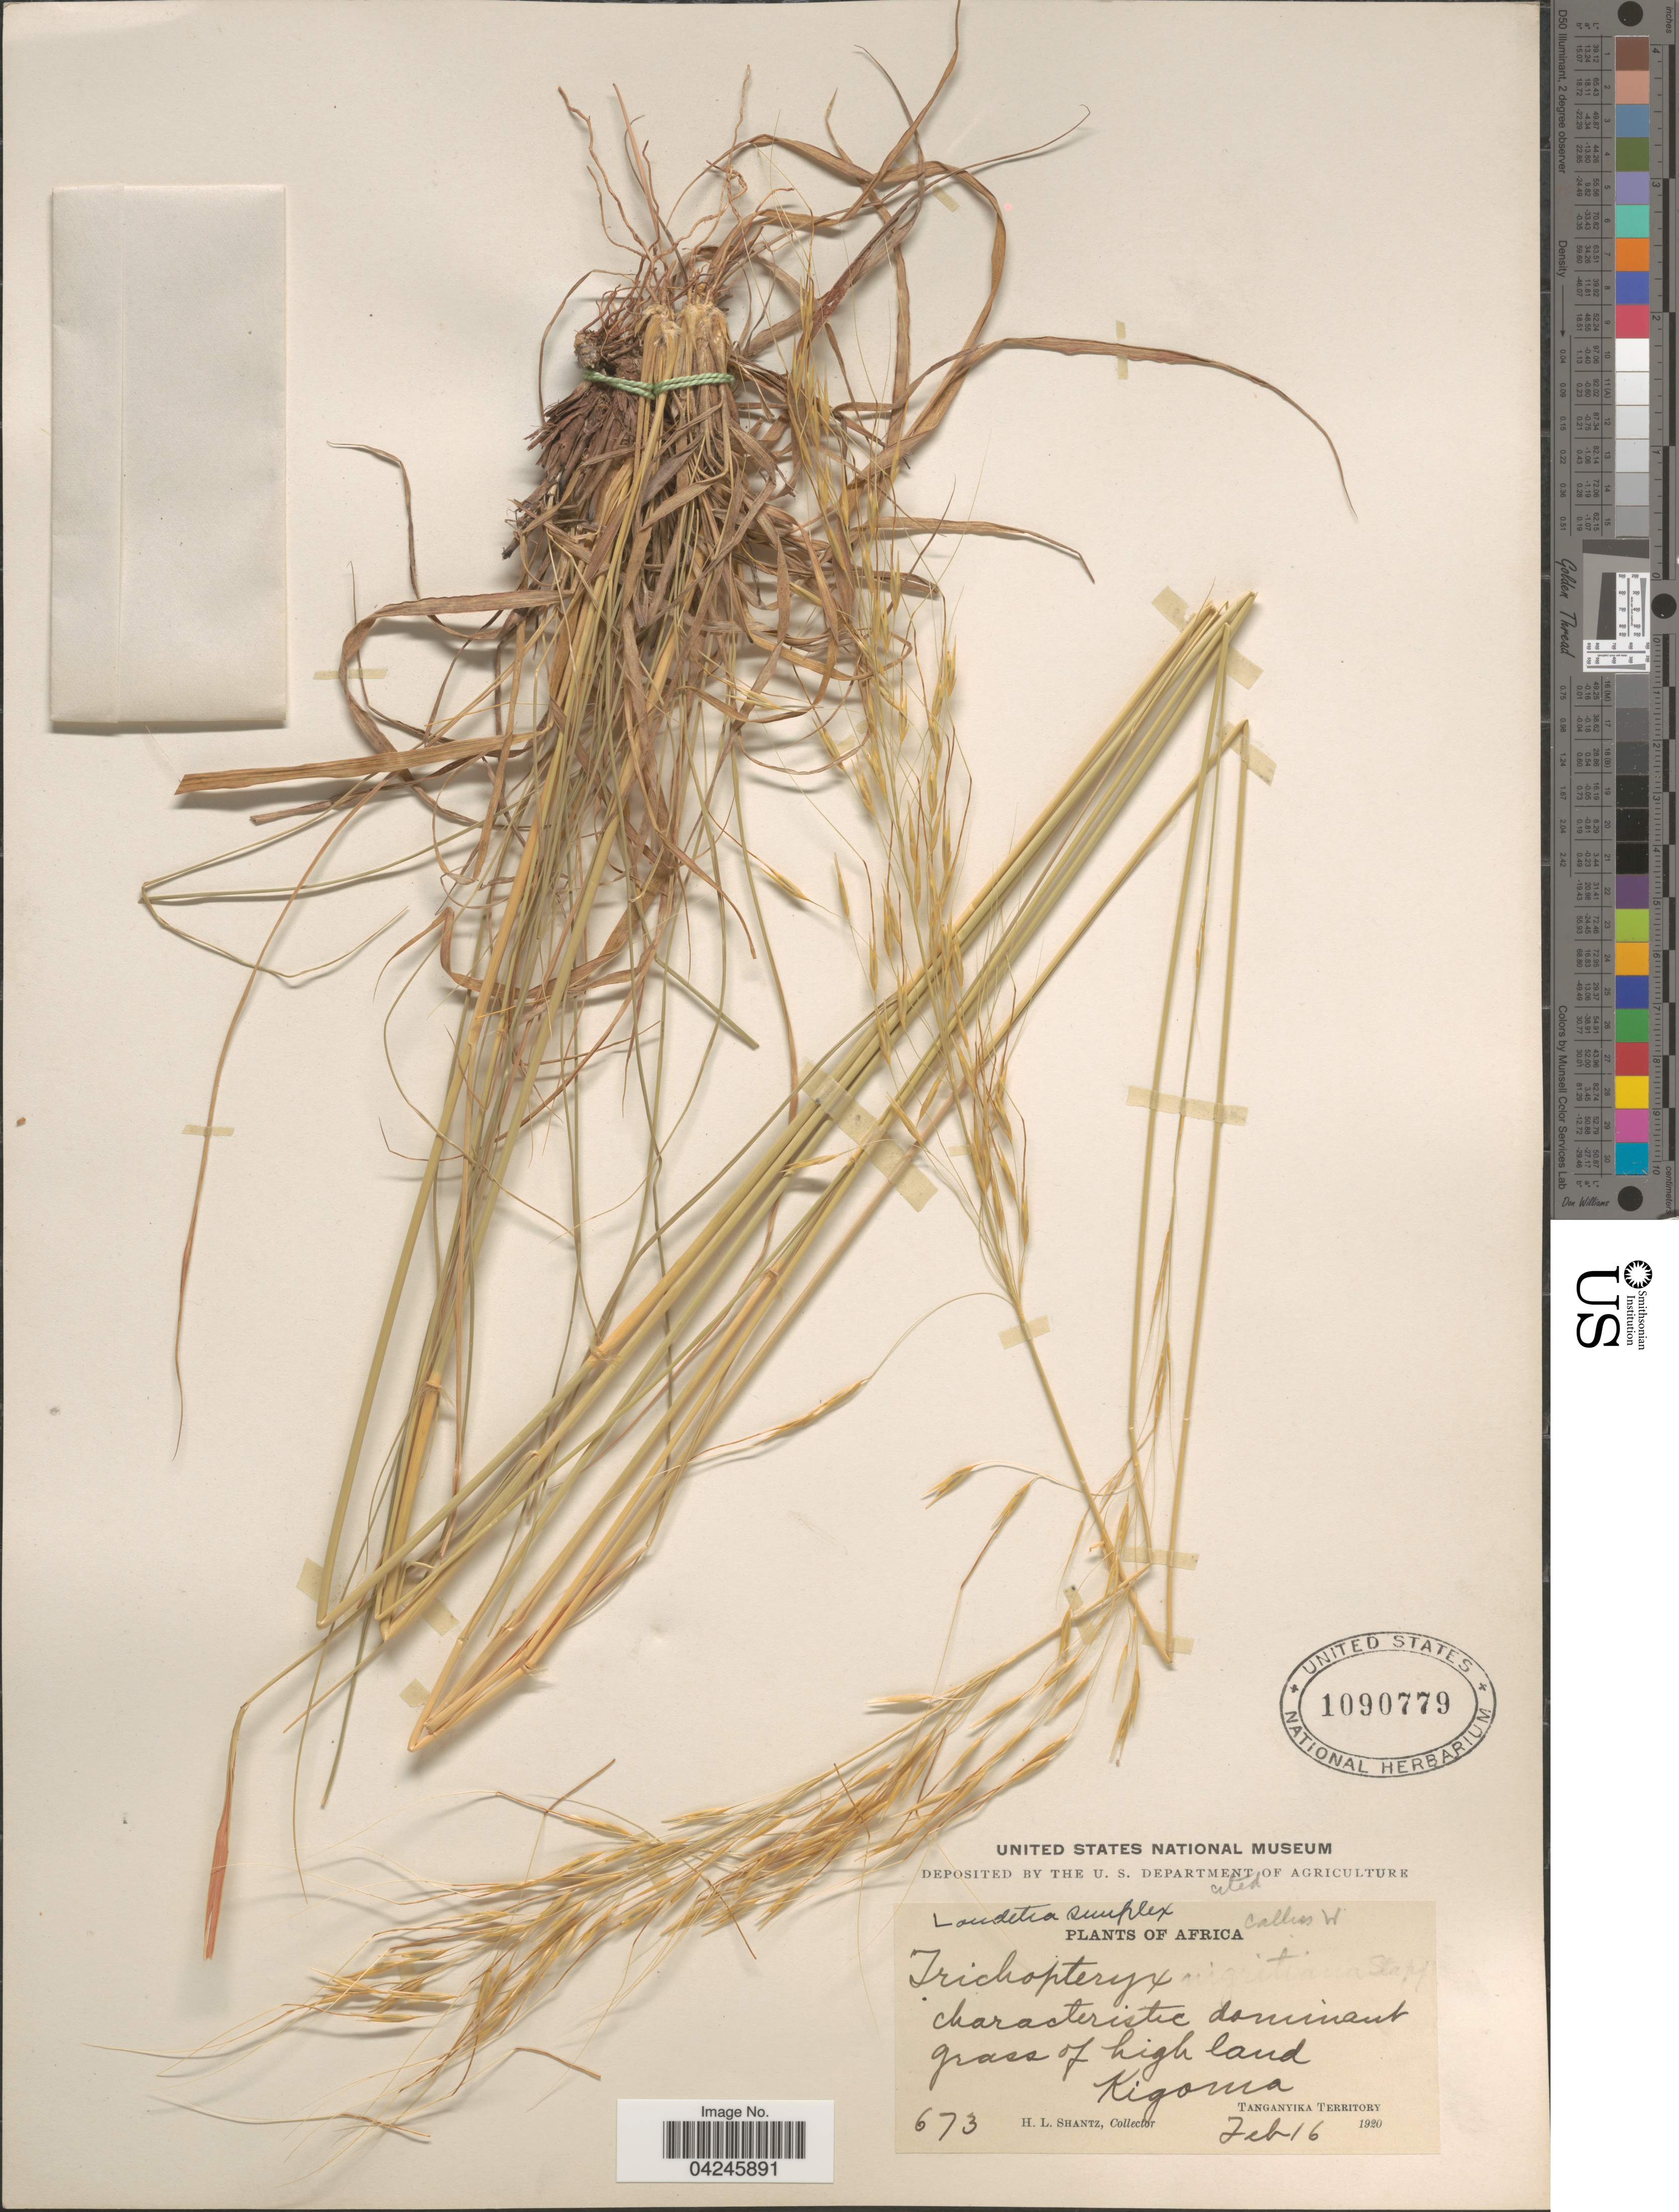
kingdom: Plantae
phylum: Tracheophyta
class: Liliopsida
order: Poales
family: Poaceae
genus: Loudetia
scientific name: Loudetia simplex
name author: (Nees) C.E. Hubb.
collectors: H. Shantz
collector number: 673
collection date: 1920-02-16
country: Tanzania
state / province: Kigoma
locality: Tanganyika Territory.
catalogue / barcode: US 1090779